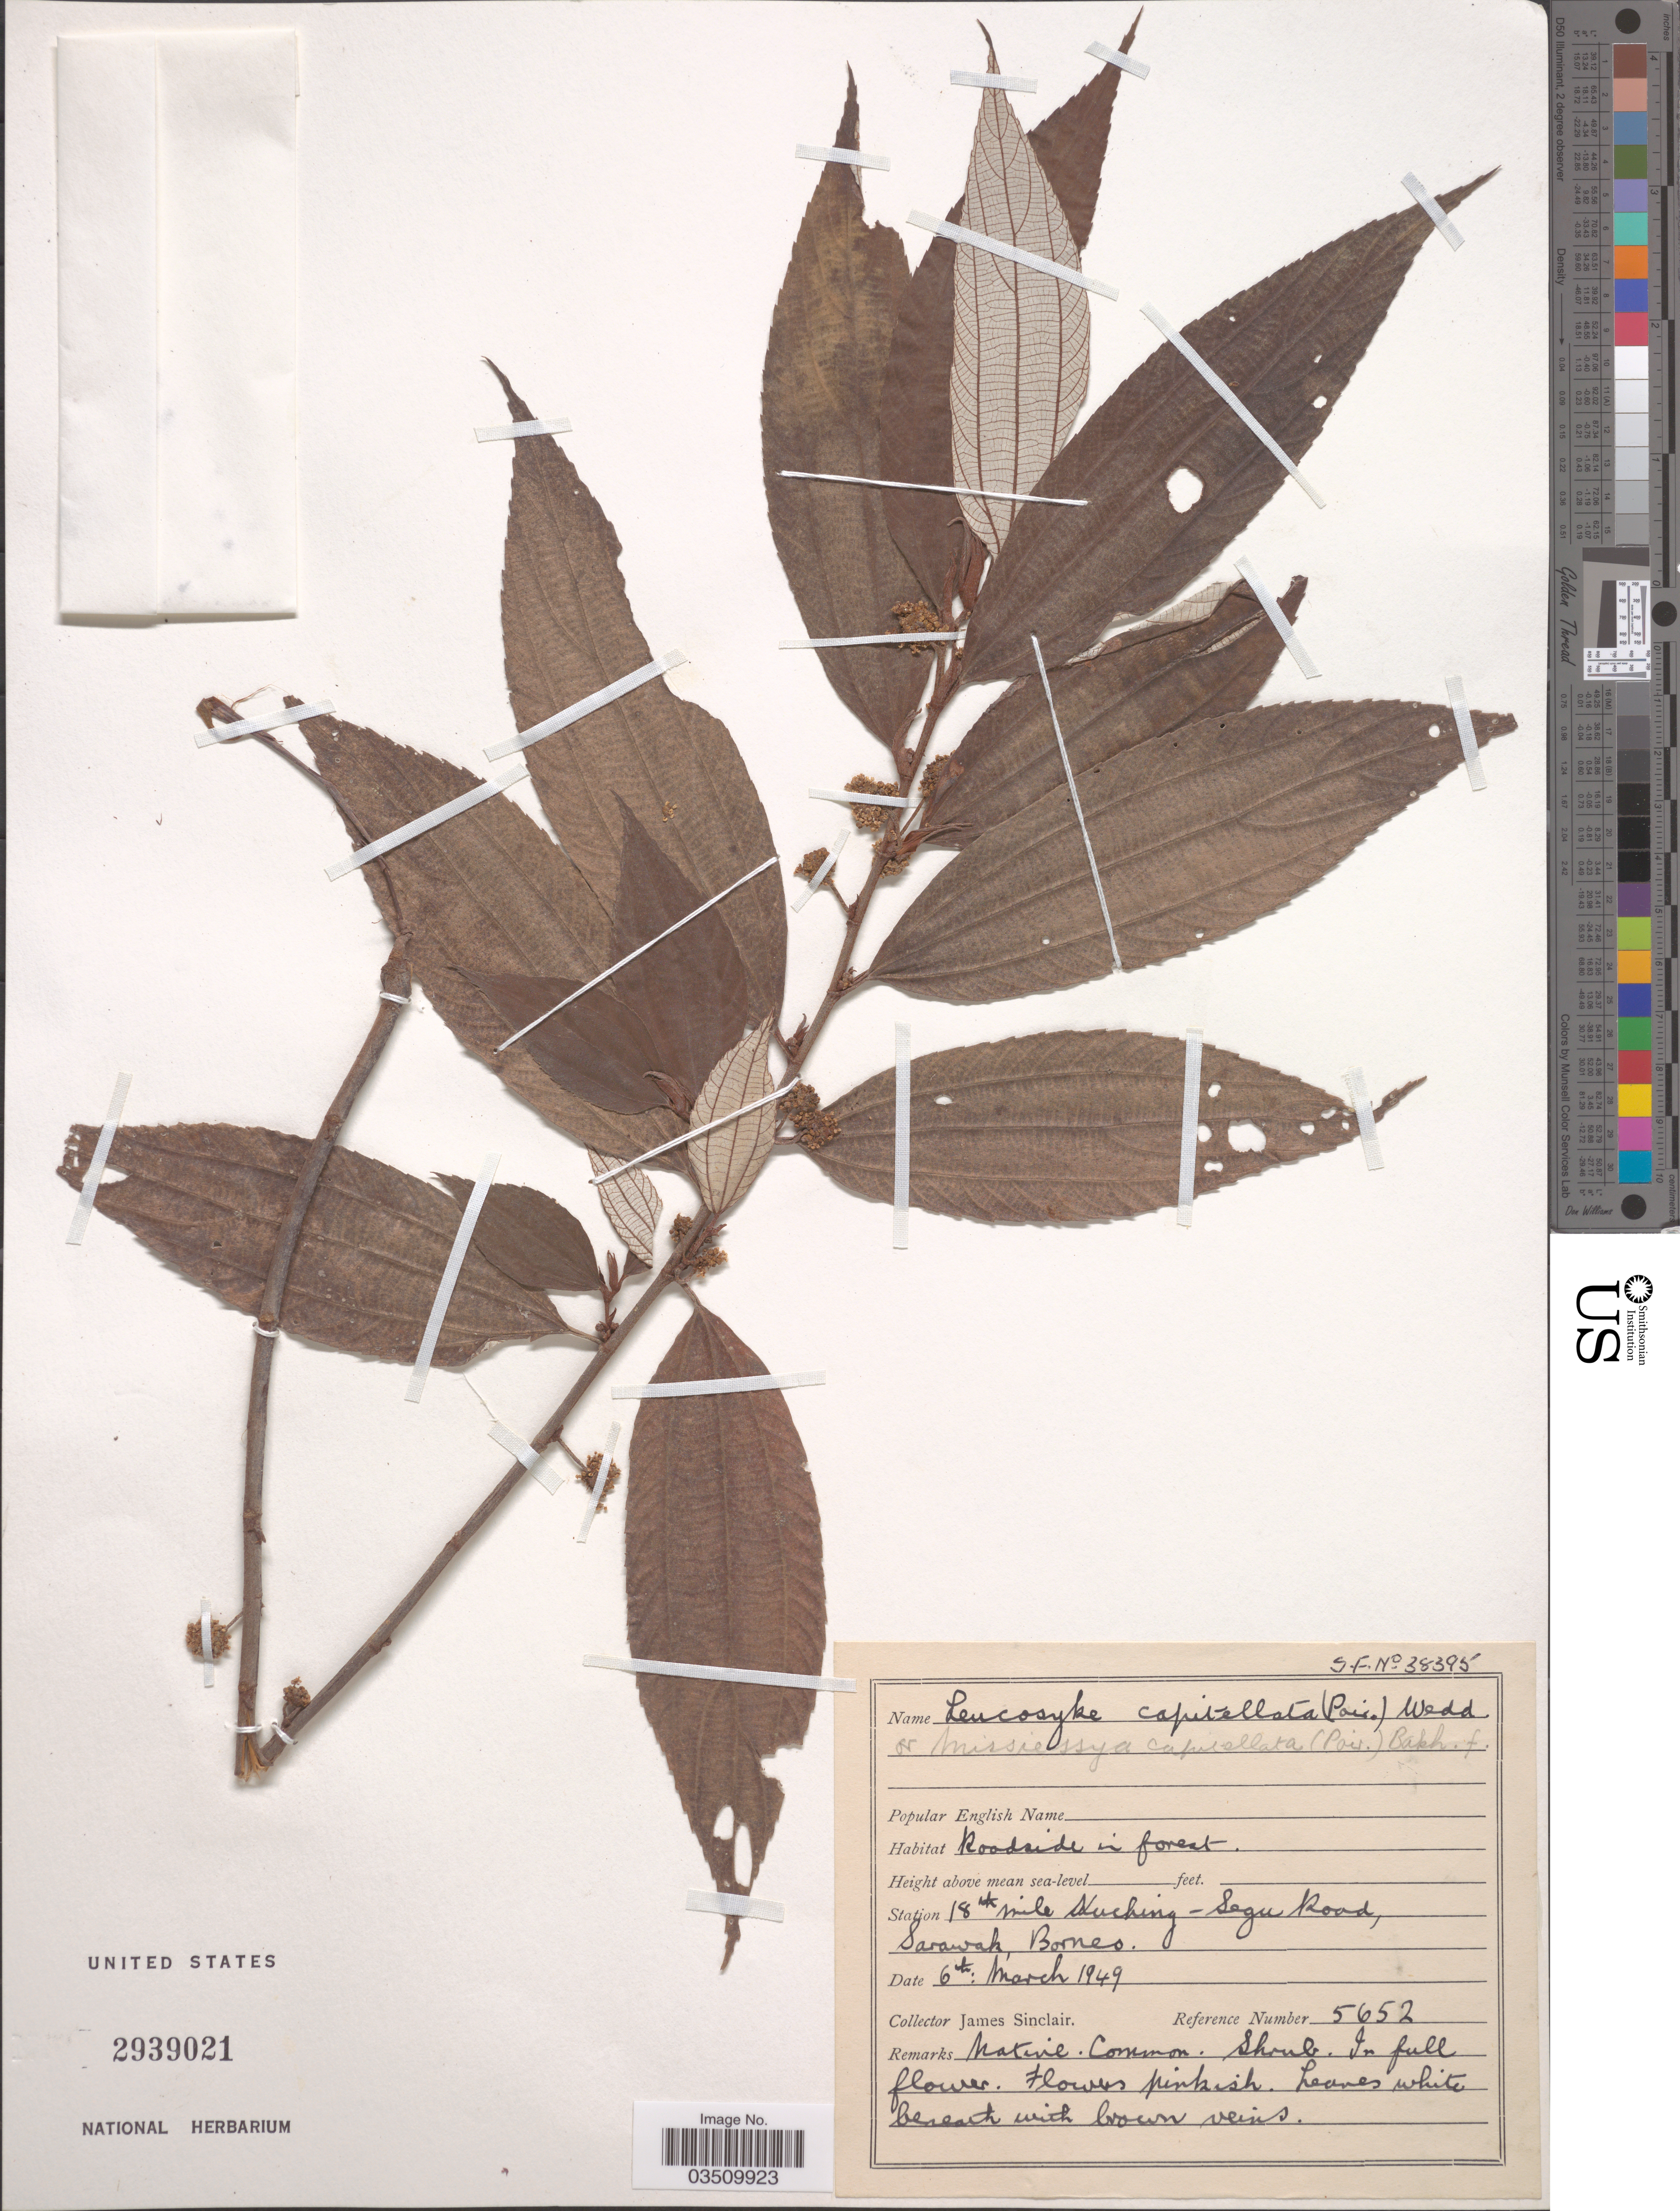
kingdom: Plantae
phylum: Tracheophyta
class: Magnoliopsida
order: Rosales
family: Urticaceae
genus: Leucosyke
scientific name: Leucosyke capitellata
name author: (Poir.) Wedd.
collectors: J. Sinclair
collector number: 5652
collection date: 1949-03-06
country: Malaysia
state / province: Sarawak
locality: Station 18th mile Kuching-Segu Road, Borneo.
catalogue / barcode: US 2939021